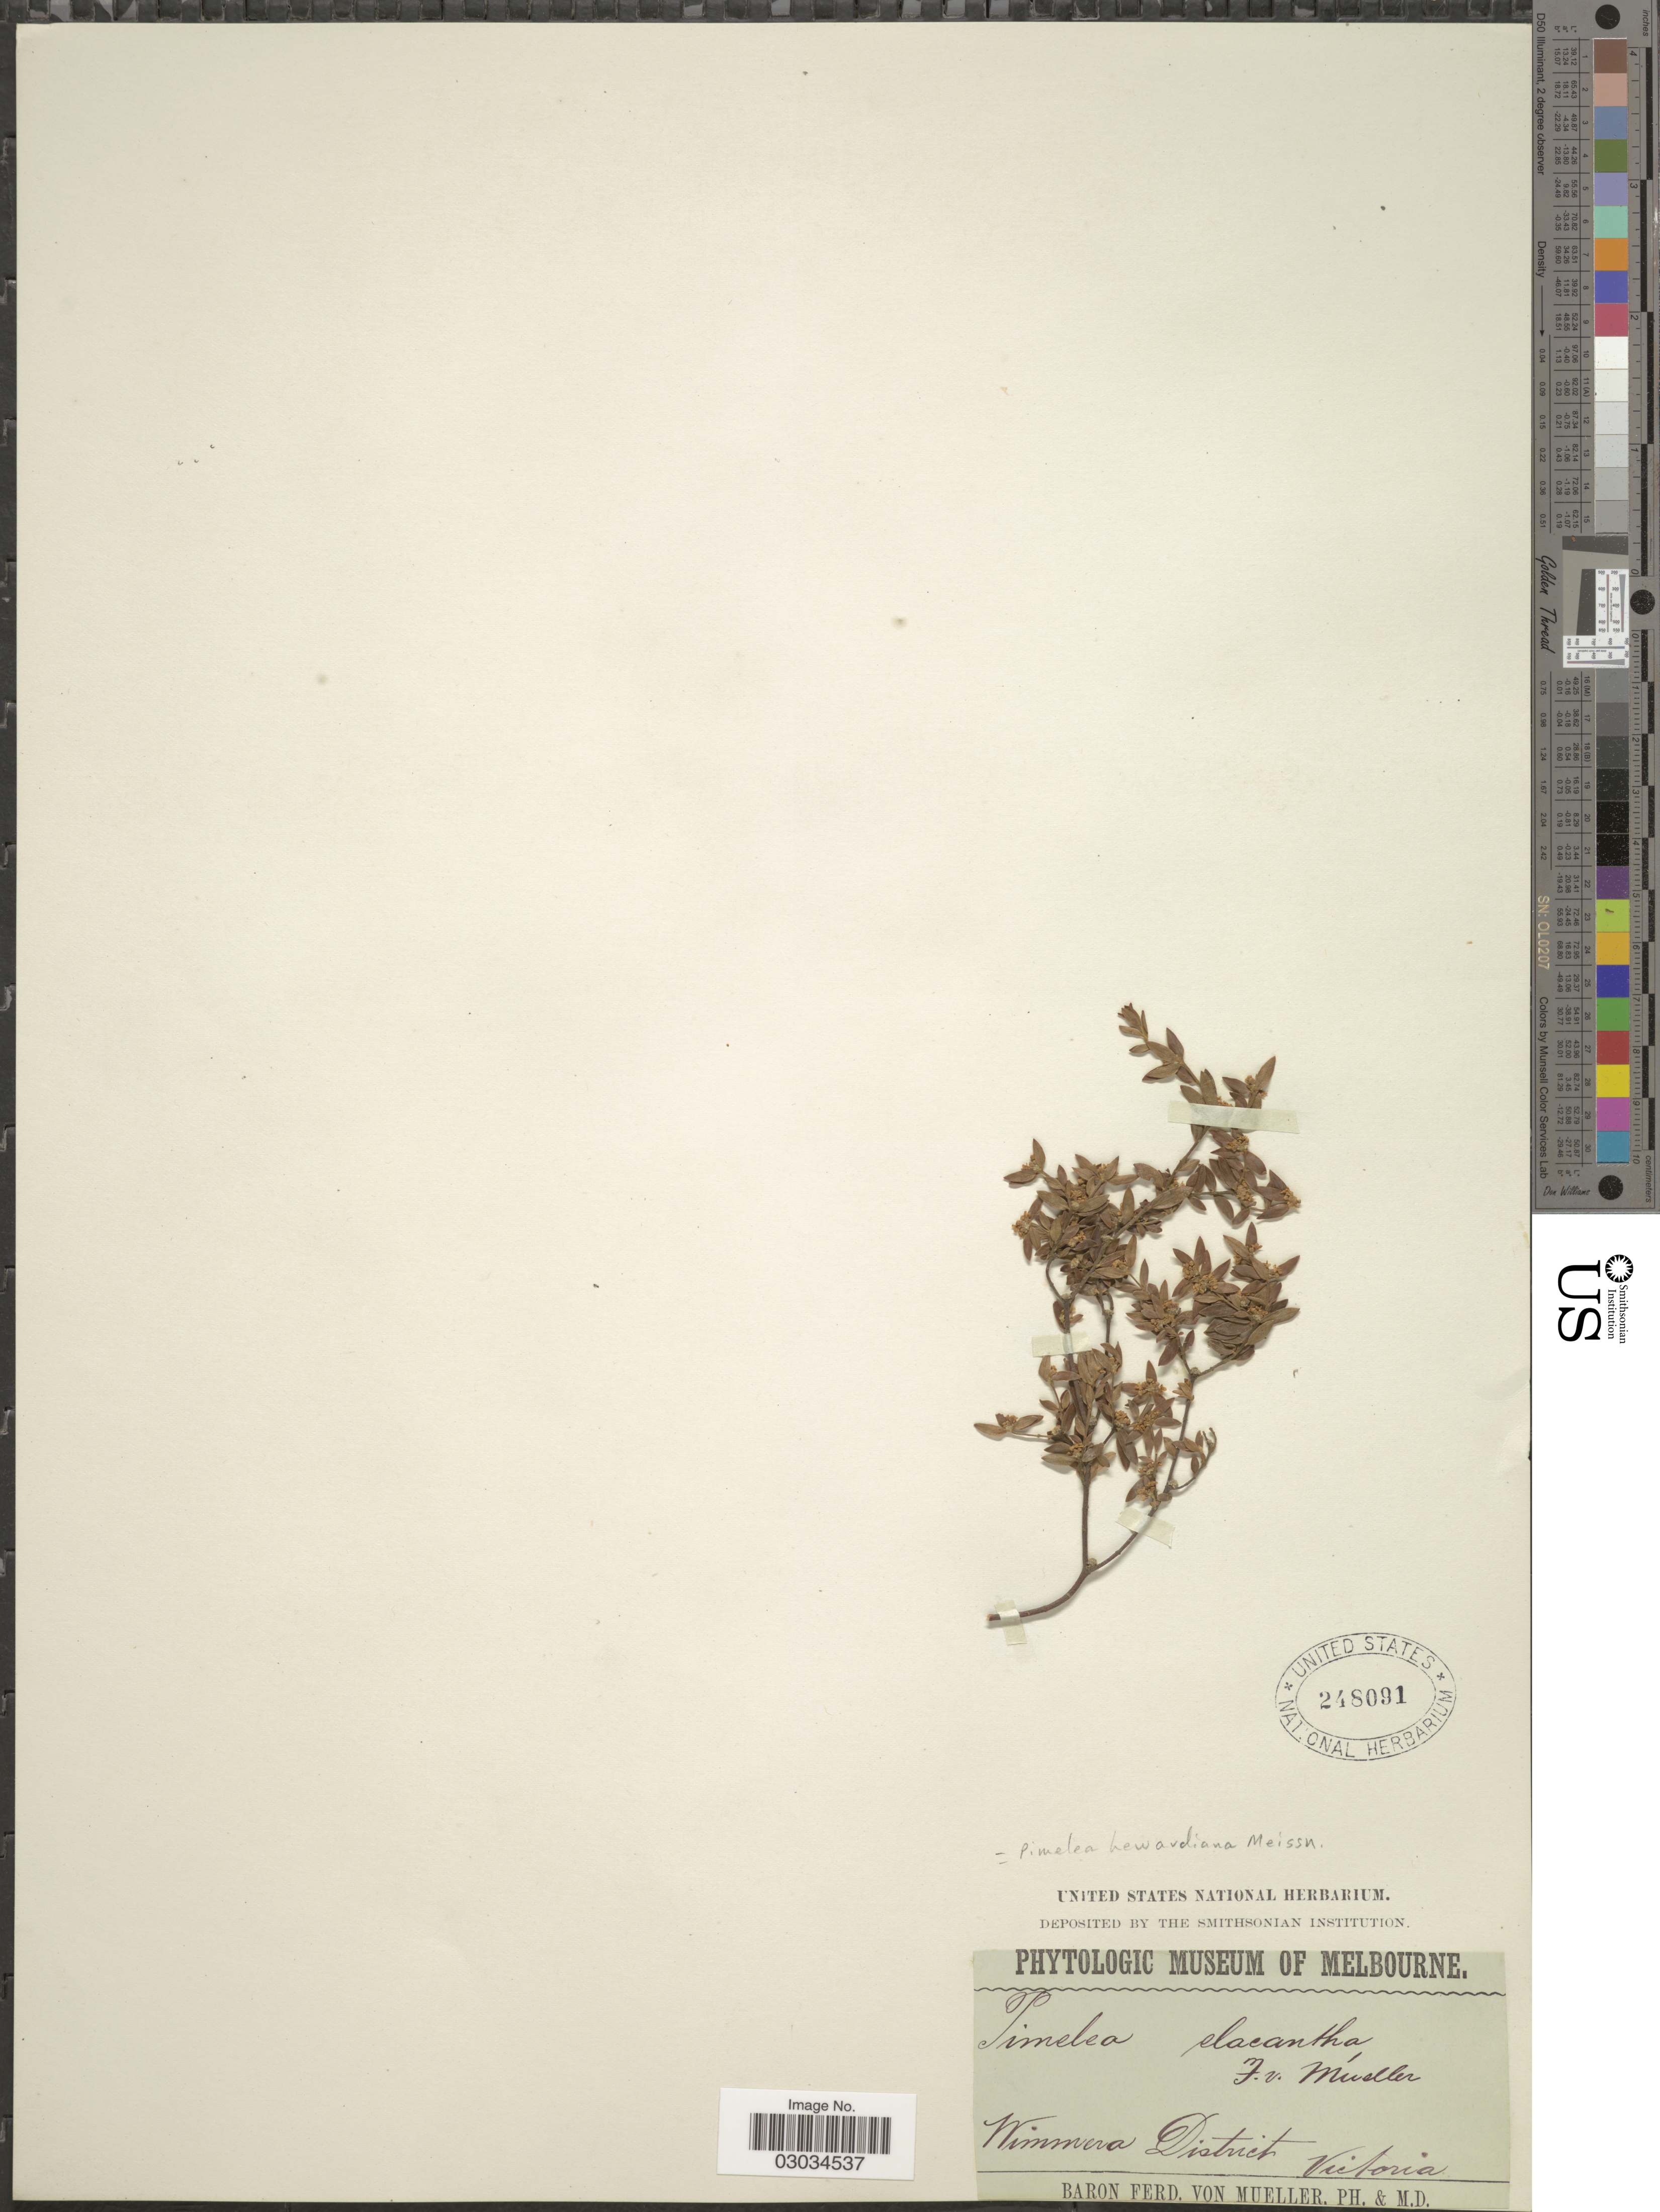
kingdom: Plantae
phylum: Tracheophyta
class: Magnoliopsida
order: Malvales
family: Thymelaeaceae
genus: Pimelea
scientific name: Pimelea hewardiana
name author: Meisn.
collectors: F. von Mueller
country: Australia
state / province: Victoria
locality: Wimmera District. Victoria.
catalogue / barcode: US 248091